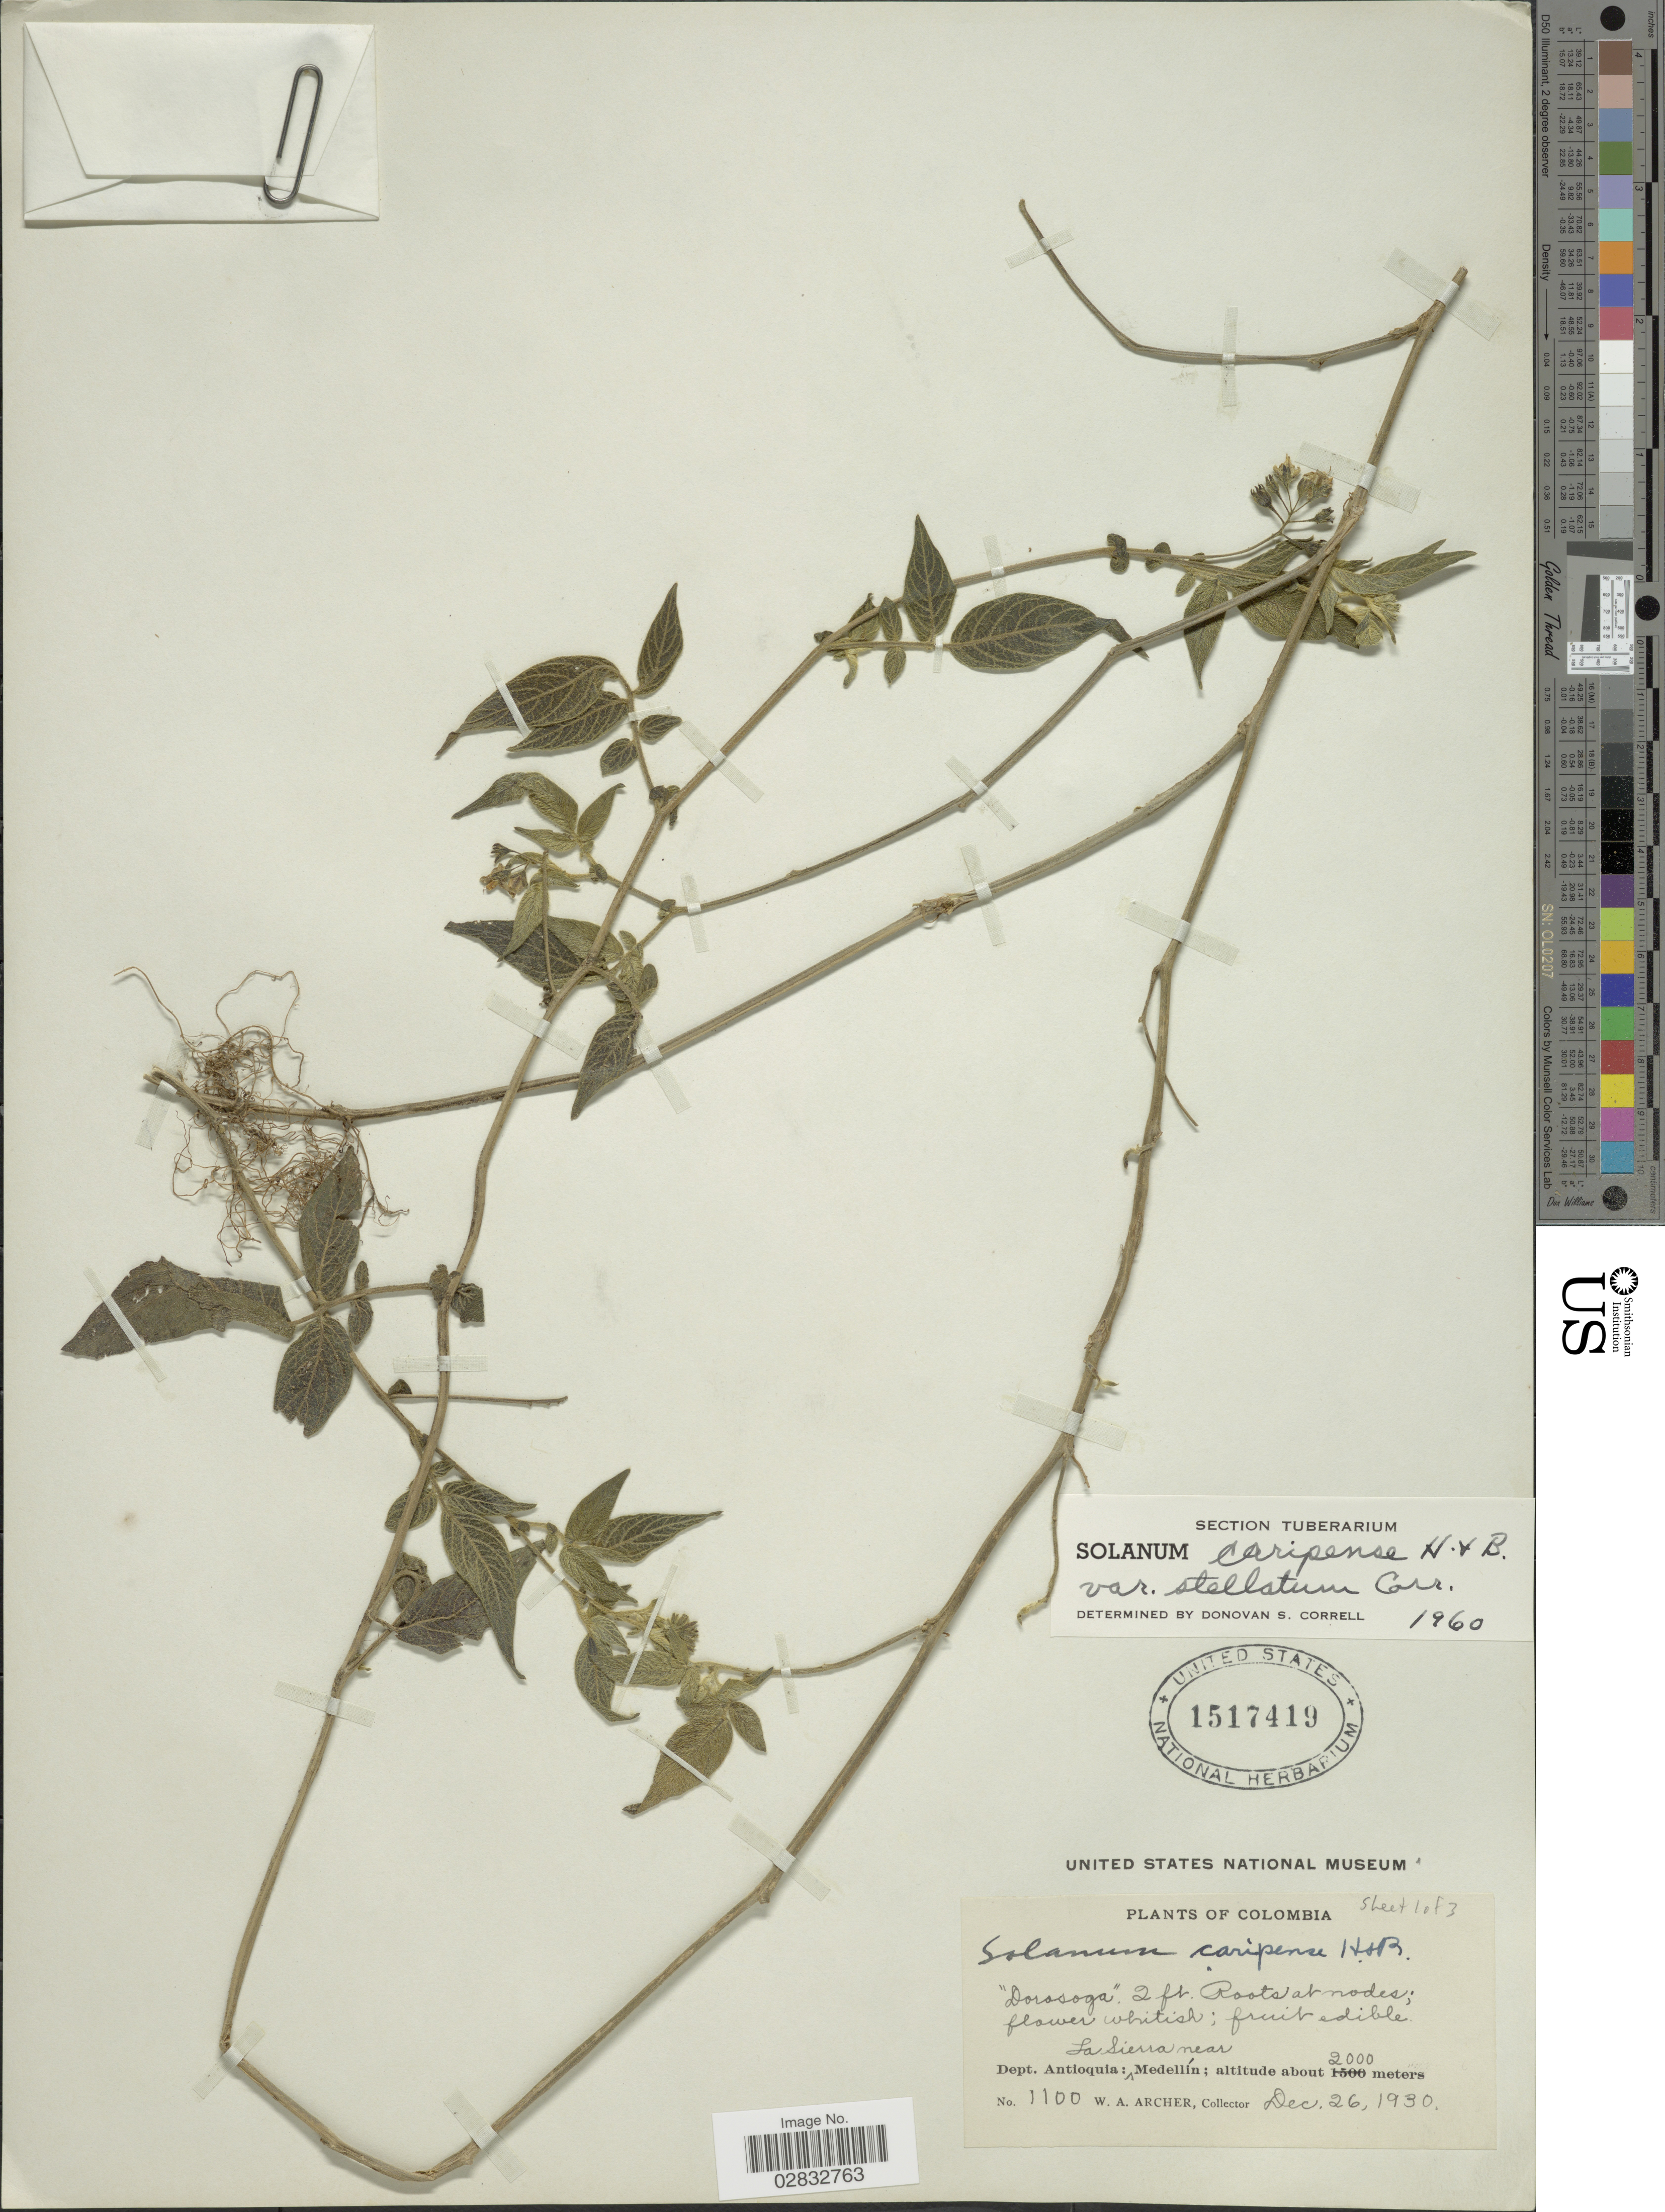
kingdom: Plantae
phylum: Tracheophyta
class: Magnoliopsida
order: Solanales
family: Solanaceae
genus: Solanum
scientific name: Solanum caripense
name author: Humb. & Bonpl. ex Dunal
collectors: W. A. Archer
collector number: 1100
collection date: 1930-12-26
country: Colombia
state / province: Antioquia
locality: Dept. Antioquia: La Sierra, near Medellín.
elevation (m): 2000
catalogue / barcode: US 1517419